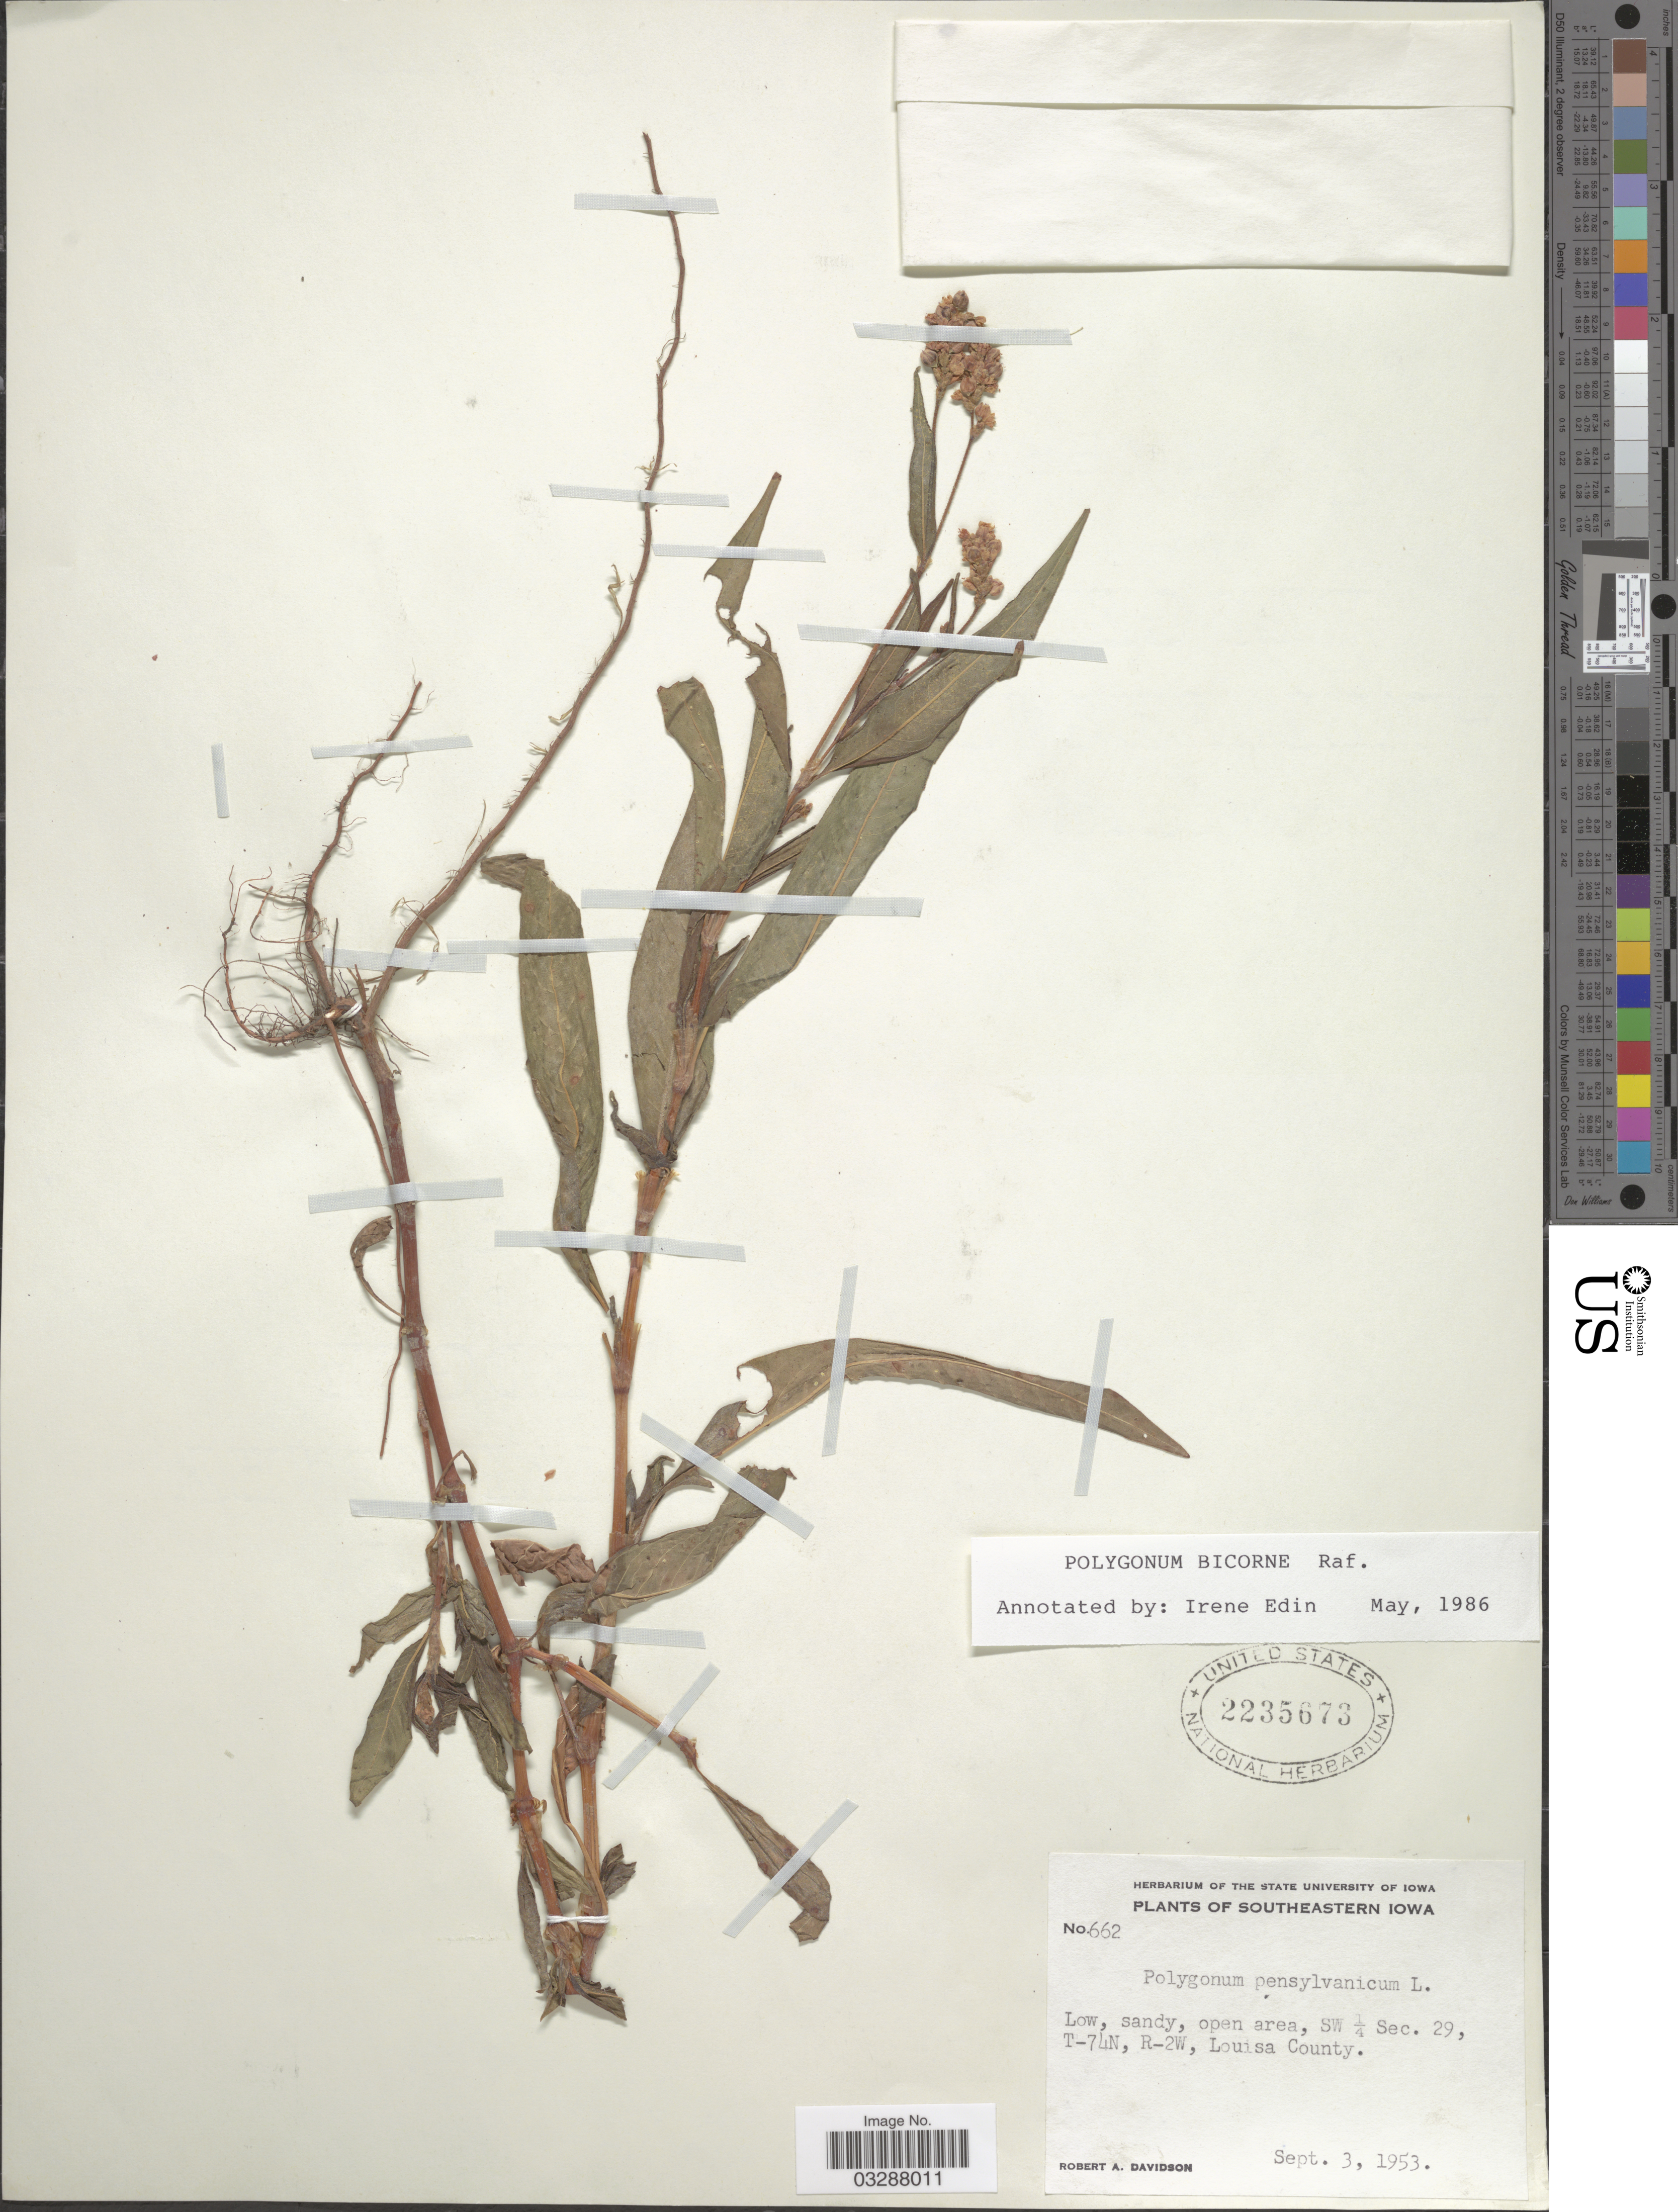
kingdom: Plantae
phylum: Tracheophyta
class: Magnoliopsida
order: Caryophyllales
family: Polygonaceae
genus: Persicaria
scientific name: Persicaria bicornis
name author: (Raf.) Nieuwl.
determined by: Atha, D. E.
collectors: R. A. Davidson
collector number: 662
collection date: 1953-09-03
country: United States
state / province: Iowa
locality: Southeastern Iowa, Low, sandy, open area, SW ¼ Sec. 29, T-47N, R-2W, Louisa County.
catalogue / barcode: US 2235673